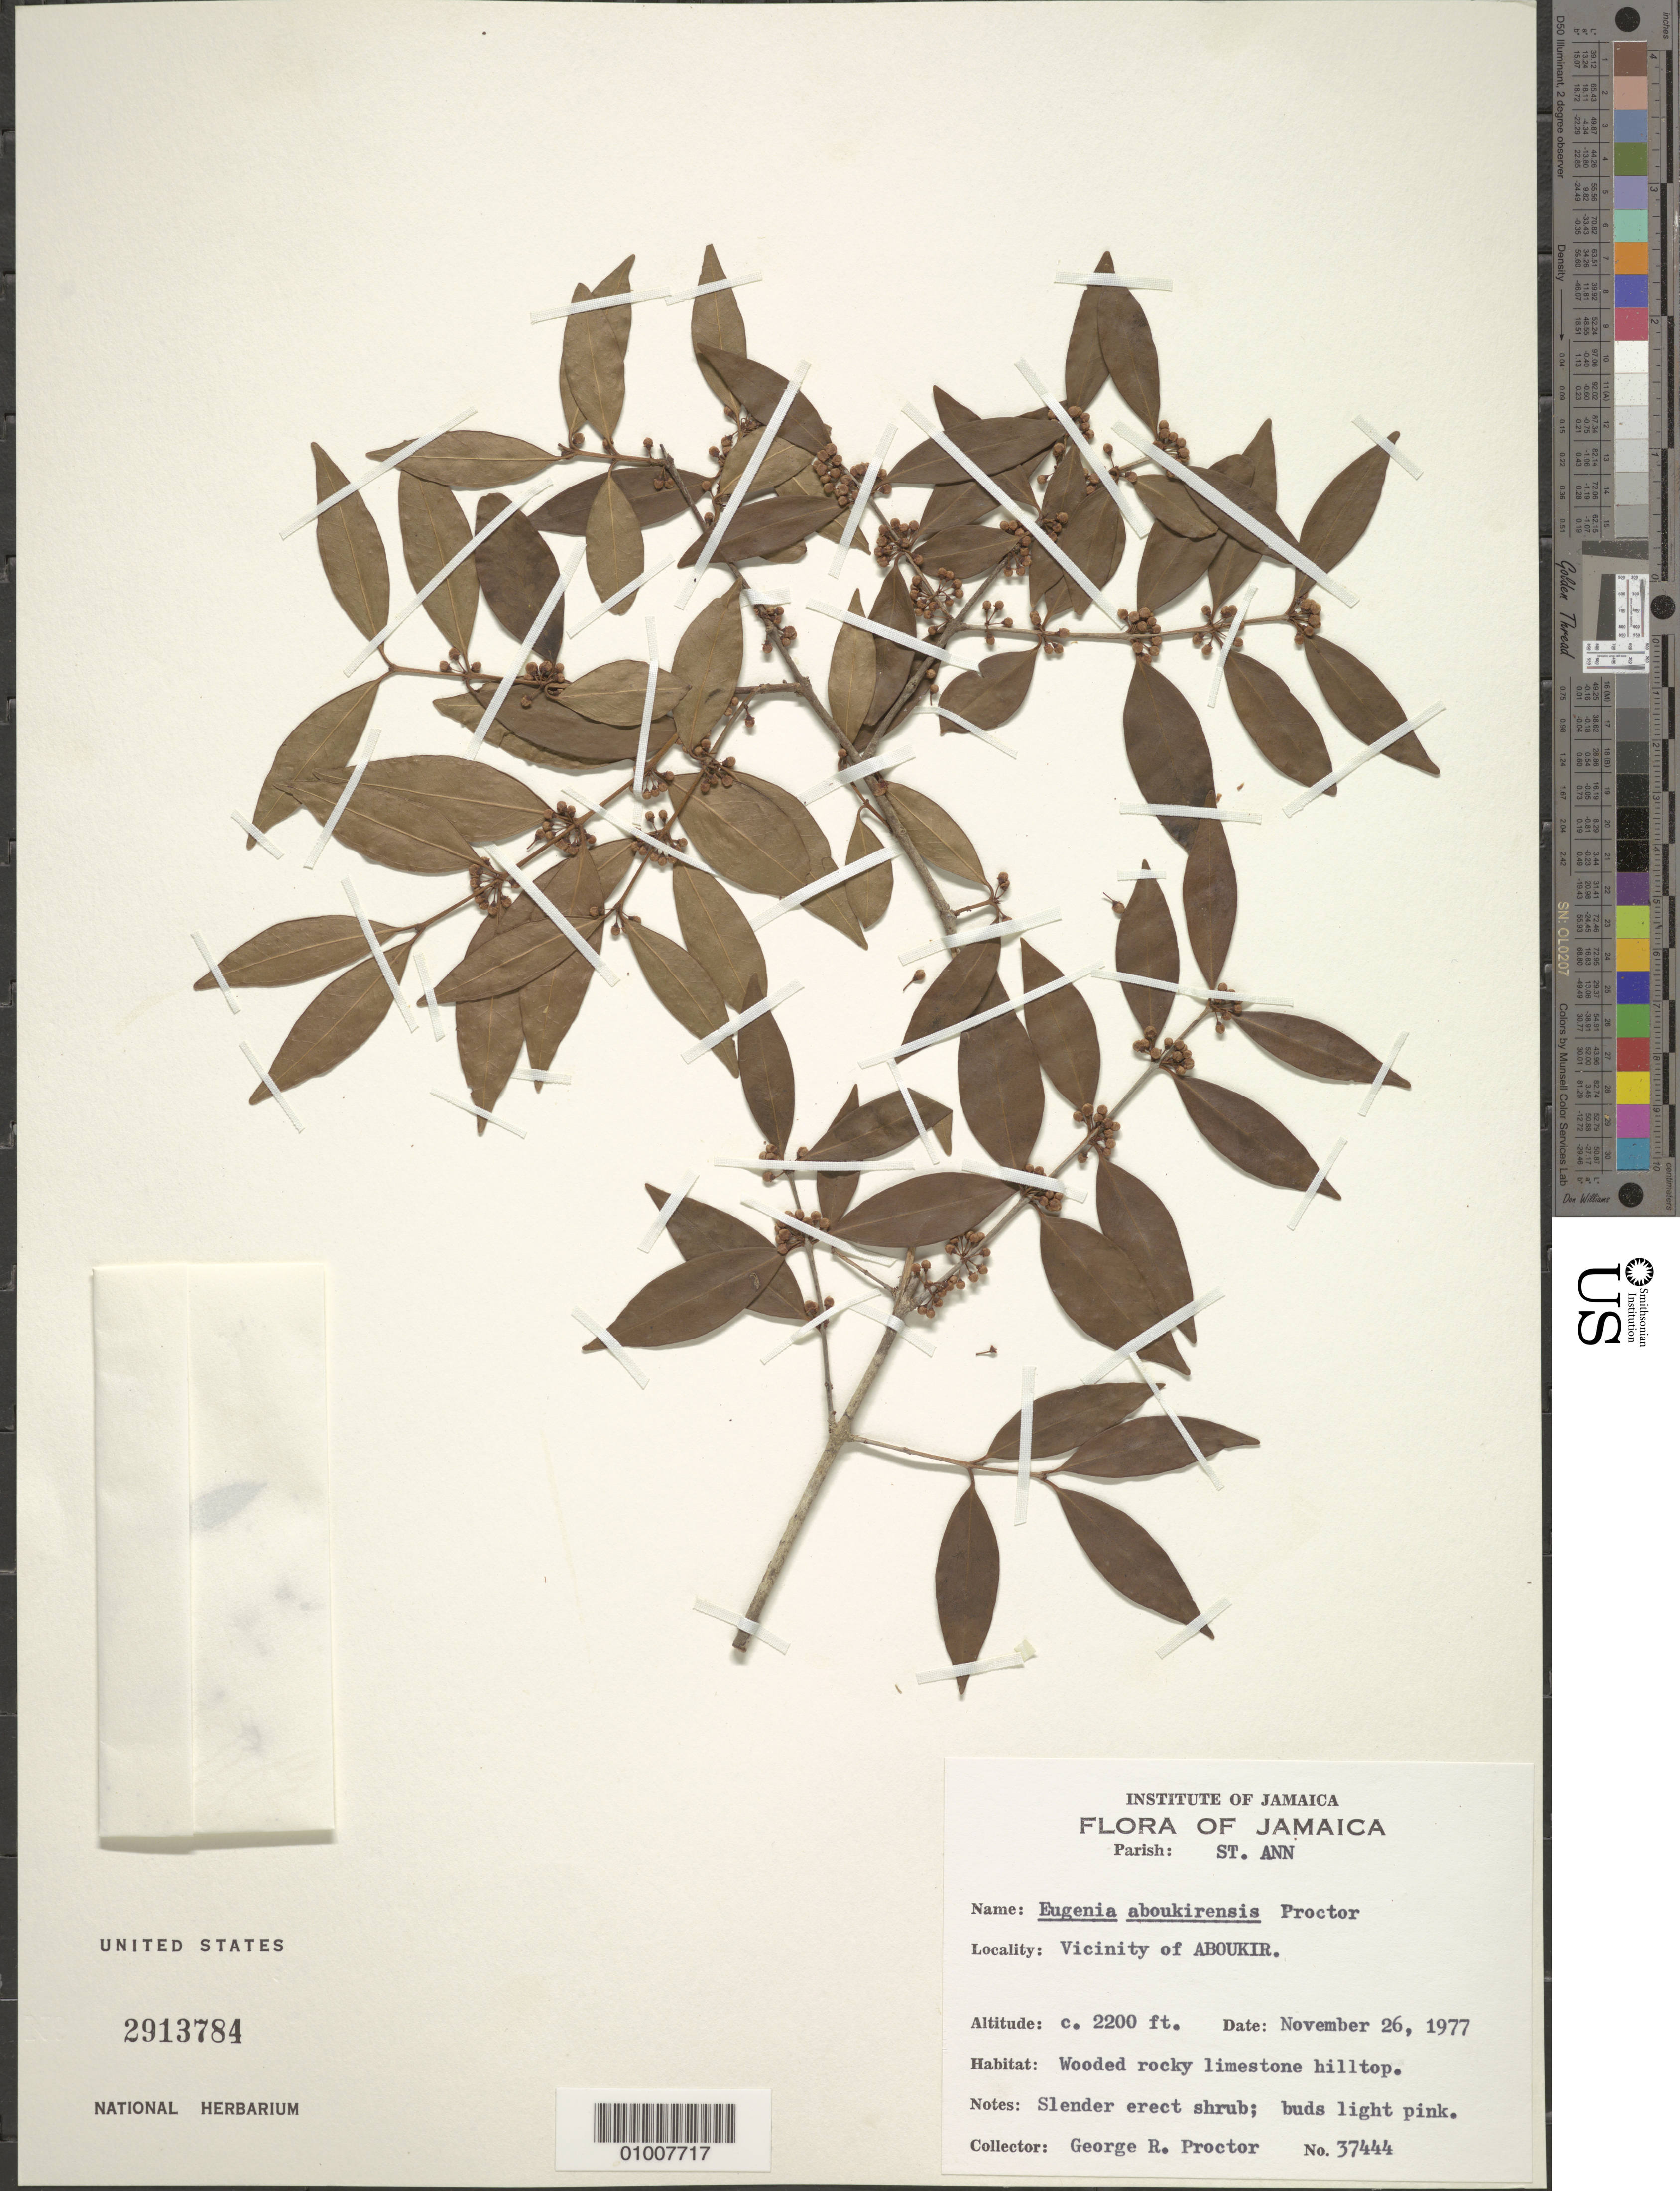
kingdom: Plantae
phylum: Tracheophyta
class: Magnoliopsida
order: Myrtales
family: Myrtaceae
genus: Eugenia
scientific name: Eugenia aboukirensis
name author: Proctor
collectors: G. R. Proctor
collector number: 37444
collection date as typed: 26 Nov 1977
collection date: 1977-11-26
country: Jamaica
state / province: Saint Ann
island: Jamaica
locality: Hilltop. Vicinity of Aboukir.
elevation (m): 671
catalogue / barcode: US 2913784